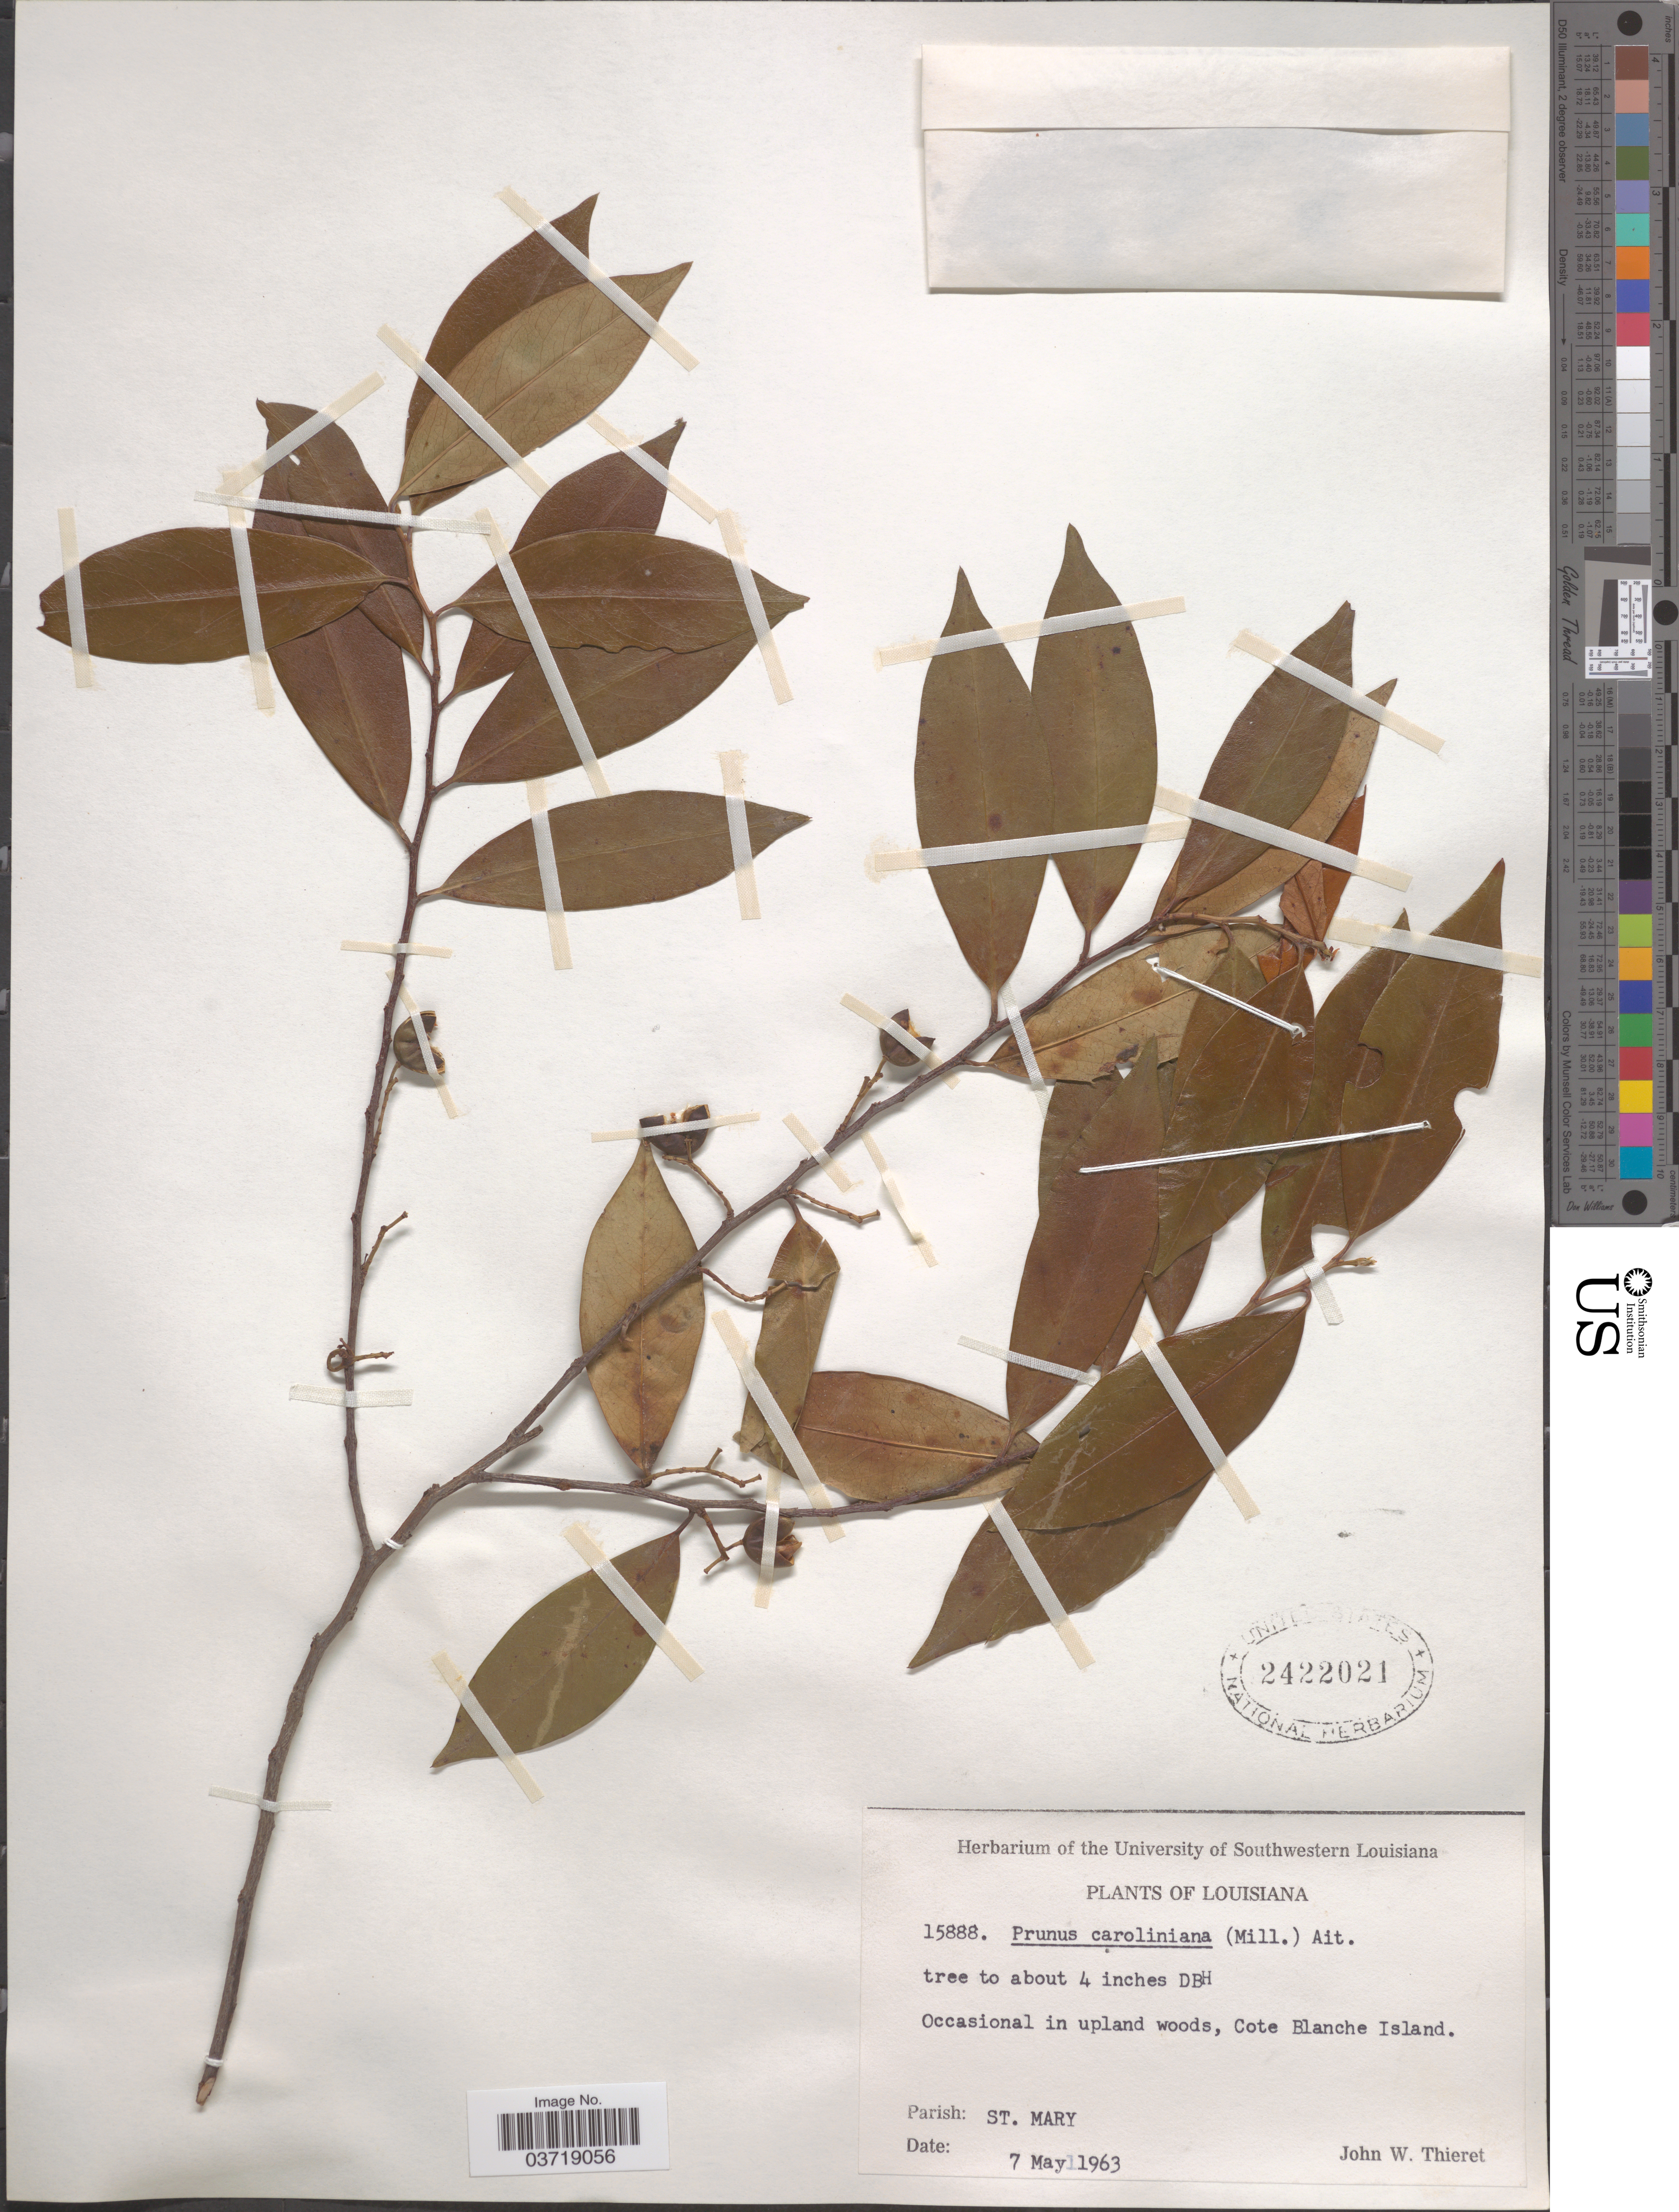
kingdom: Plantae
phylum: Tracheophyta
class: Magnoliopsida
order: Rosales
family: Rosaceae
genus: Prunus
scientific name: Prunus caroliniana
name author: (Mill.) Aiton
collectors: J. W. Thieret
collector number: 15888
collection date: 1963-05-07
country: United States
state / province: Louisiana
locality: Cote Blanche Island. Parish: St. Mary.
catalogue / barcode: US 2422021